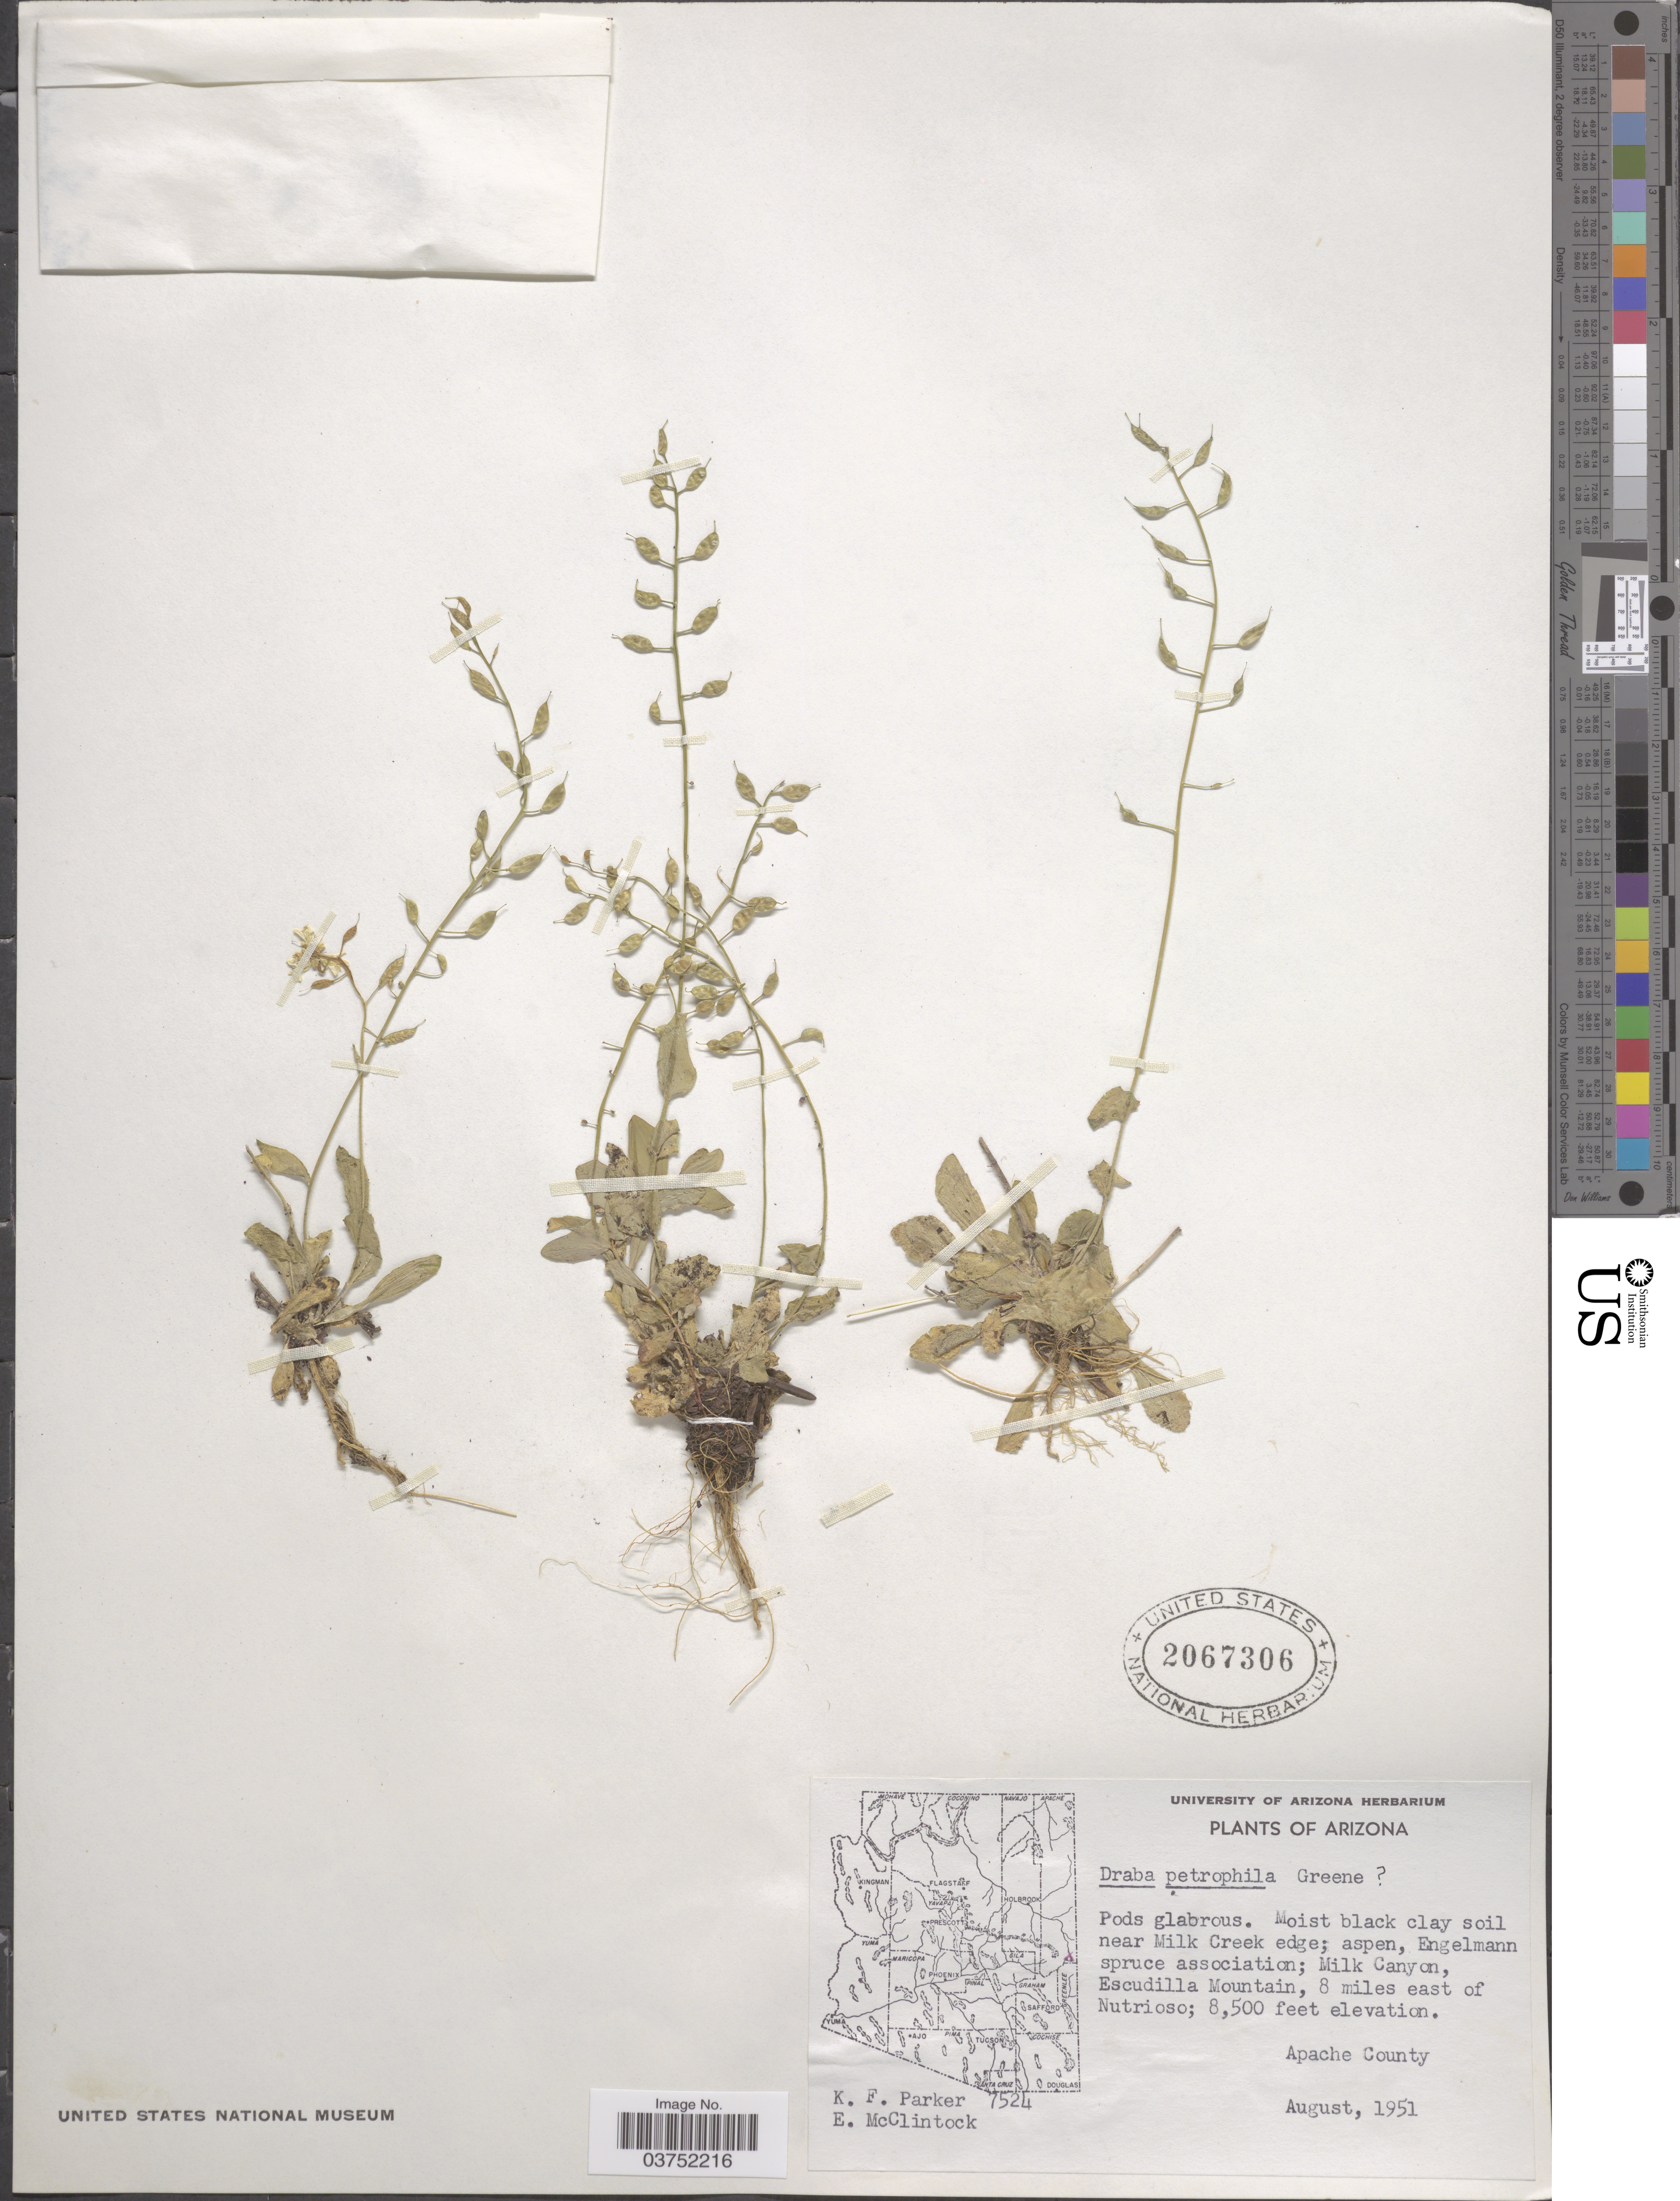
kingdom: Plantae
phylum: Tracheophyta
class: Magnoliopsida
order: Brassicales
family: Brassicaceae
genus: Draba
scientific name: Draba petrophila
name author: Greene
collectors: K. F. Parker & E. McClintock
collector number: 7524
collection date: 1951-08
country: United States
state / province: Arizona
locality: Moist black clay soil near Milk Creek edge; Milk Canyon, Escudilla Mountain, 8 miles east of Nutrioso. Apache County.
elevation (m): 2591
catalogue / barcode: US 2067306